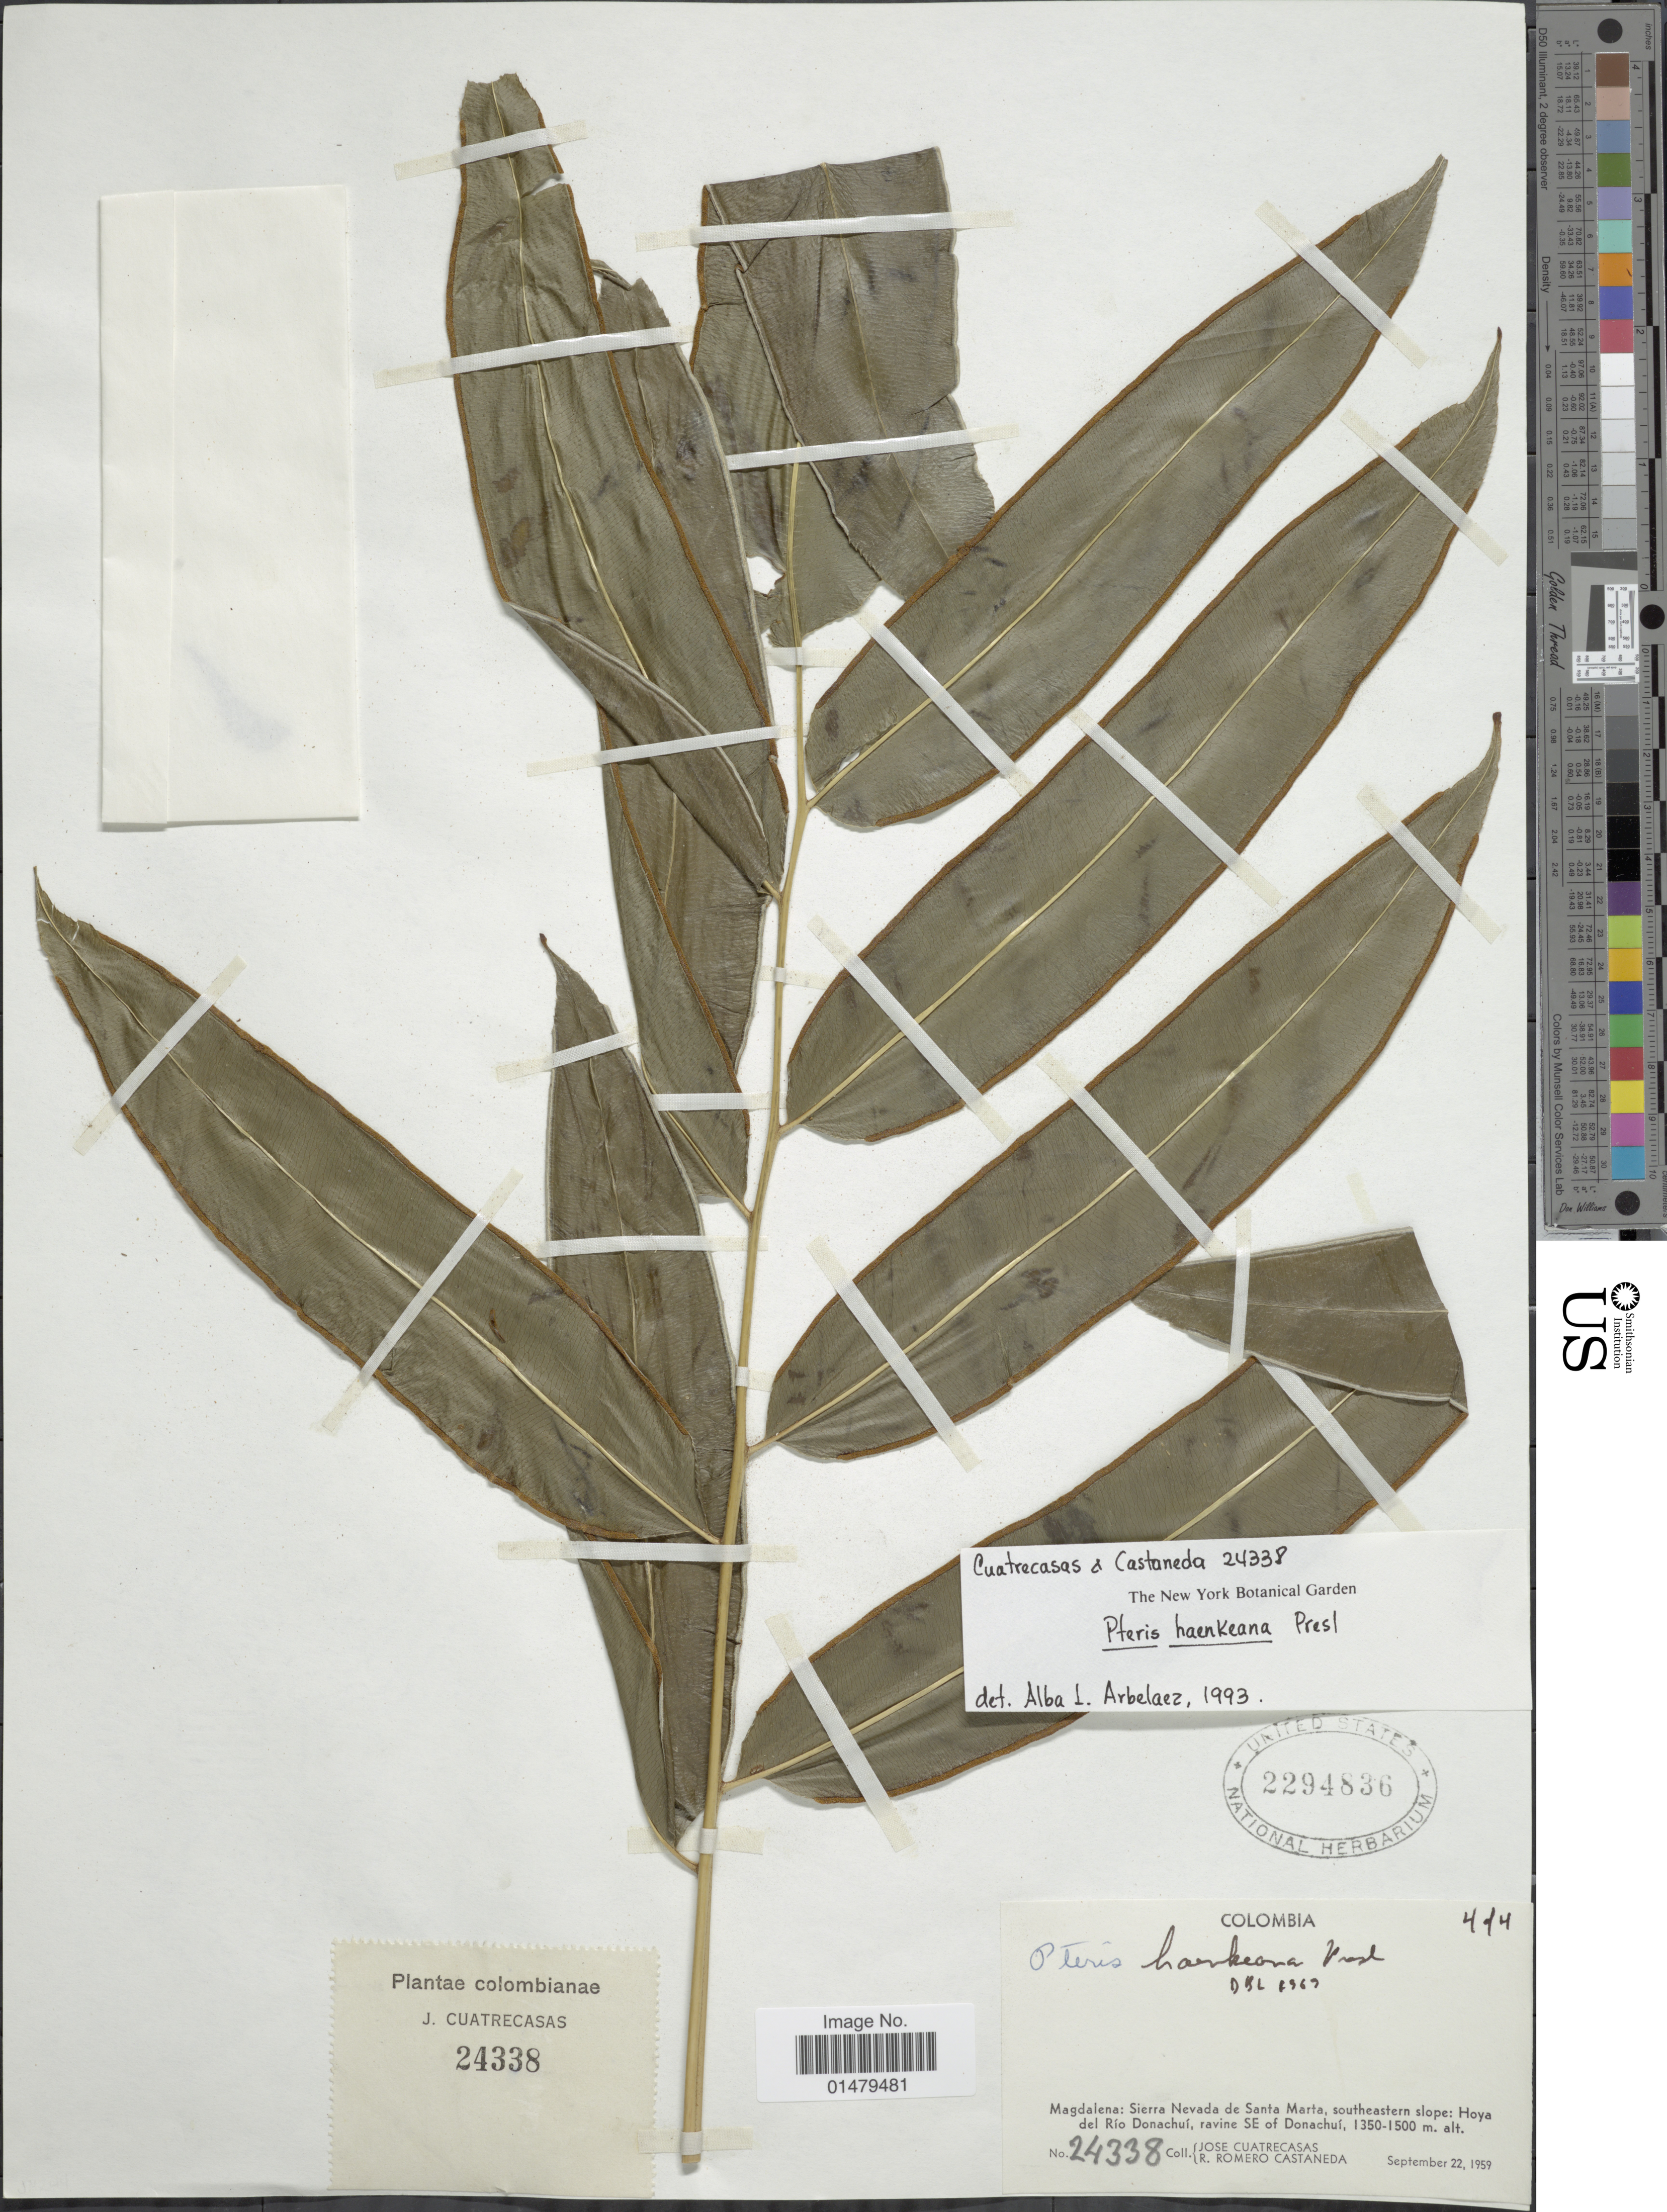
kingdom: Plantae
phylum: Tracheophyta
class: Polypodiopsida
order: Polypodiales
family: Pteridaceae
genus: Pteris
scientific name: Pteris haenkeana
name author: C. Presl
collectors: J. Cuatrecasas & R. Romero Castañeda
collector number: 24338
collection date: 1959-09-22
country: Colombia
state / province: Magdalena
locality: Sierra Nevada de Santa Marta, southeastern slope: Hoya del Rio Donachui, ravine SE of Donachui.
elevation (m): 1350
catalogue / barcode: US 2294836